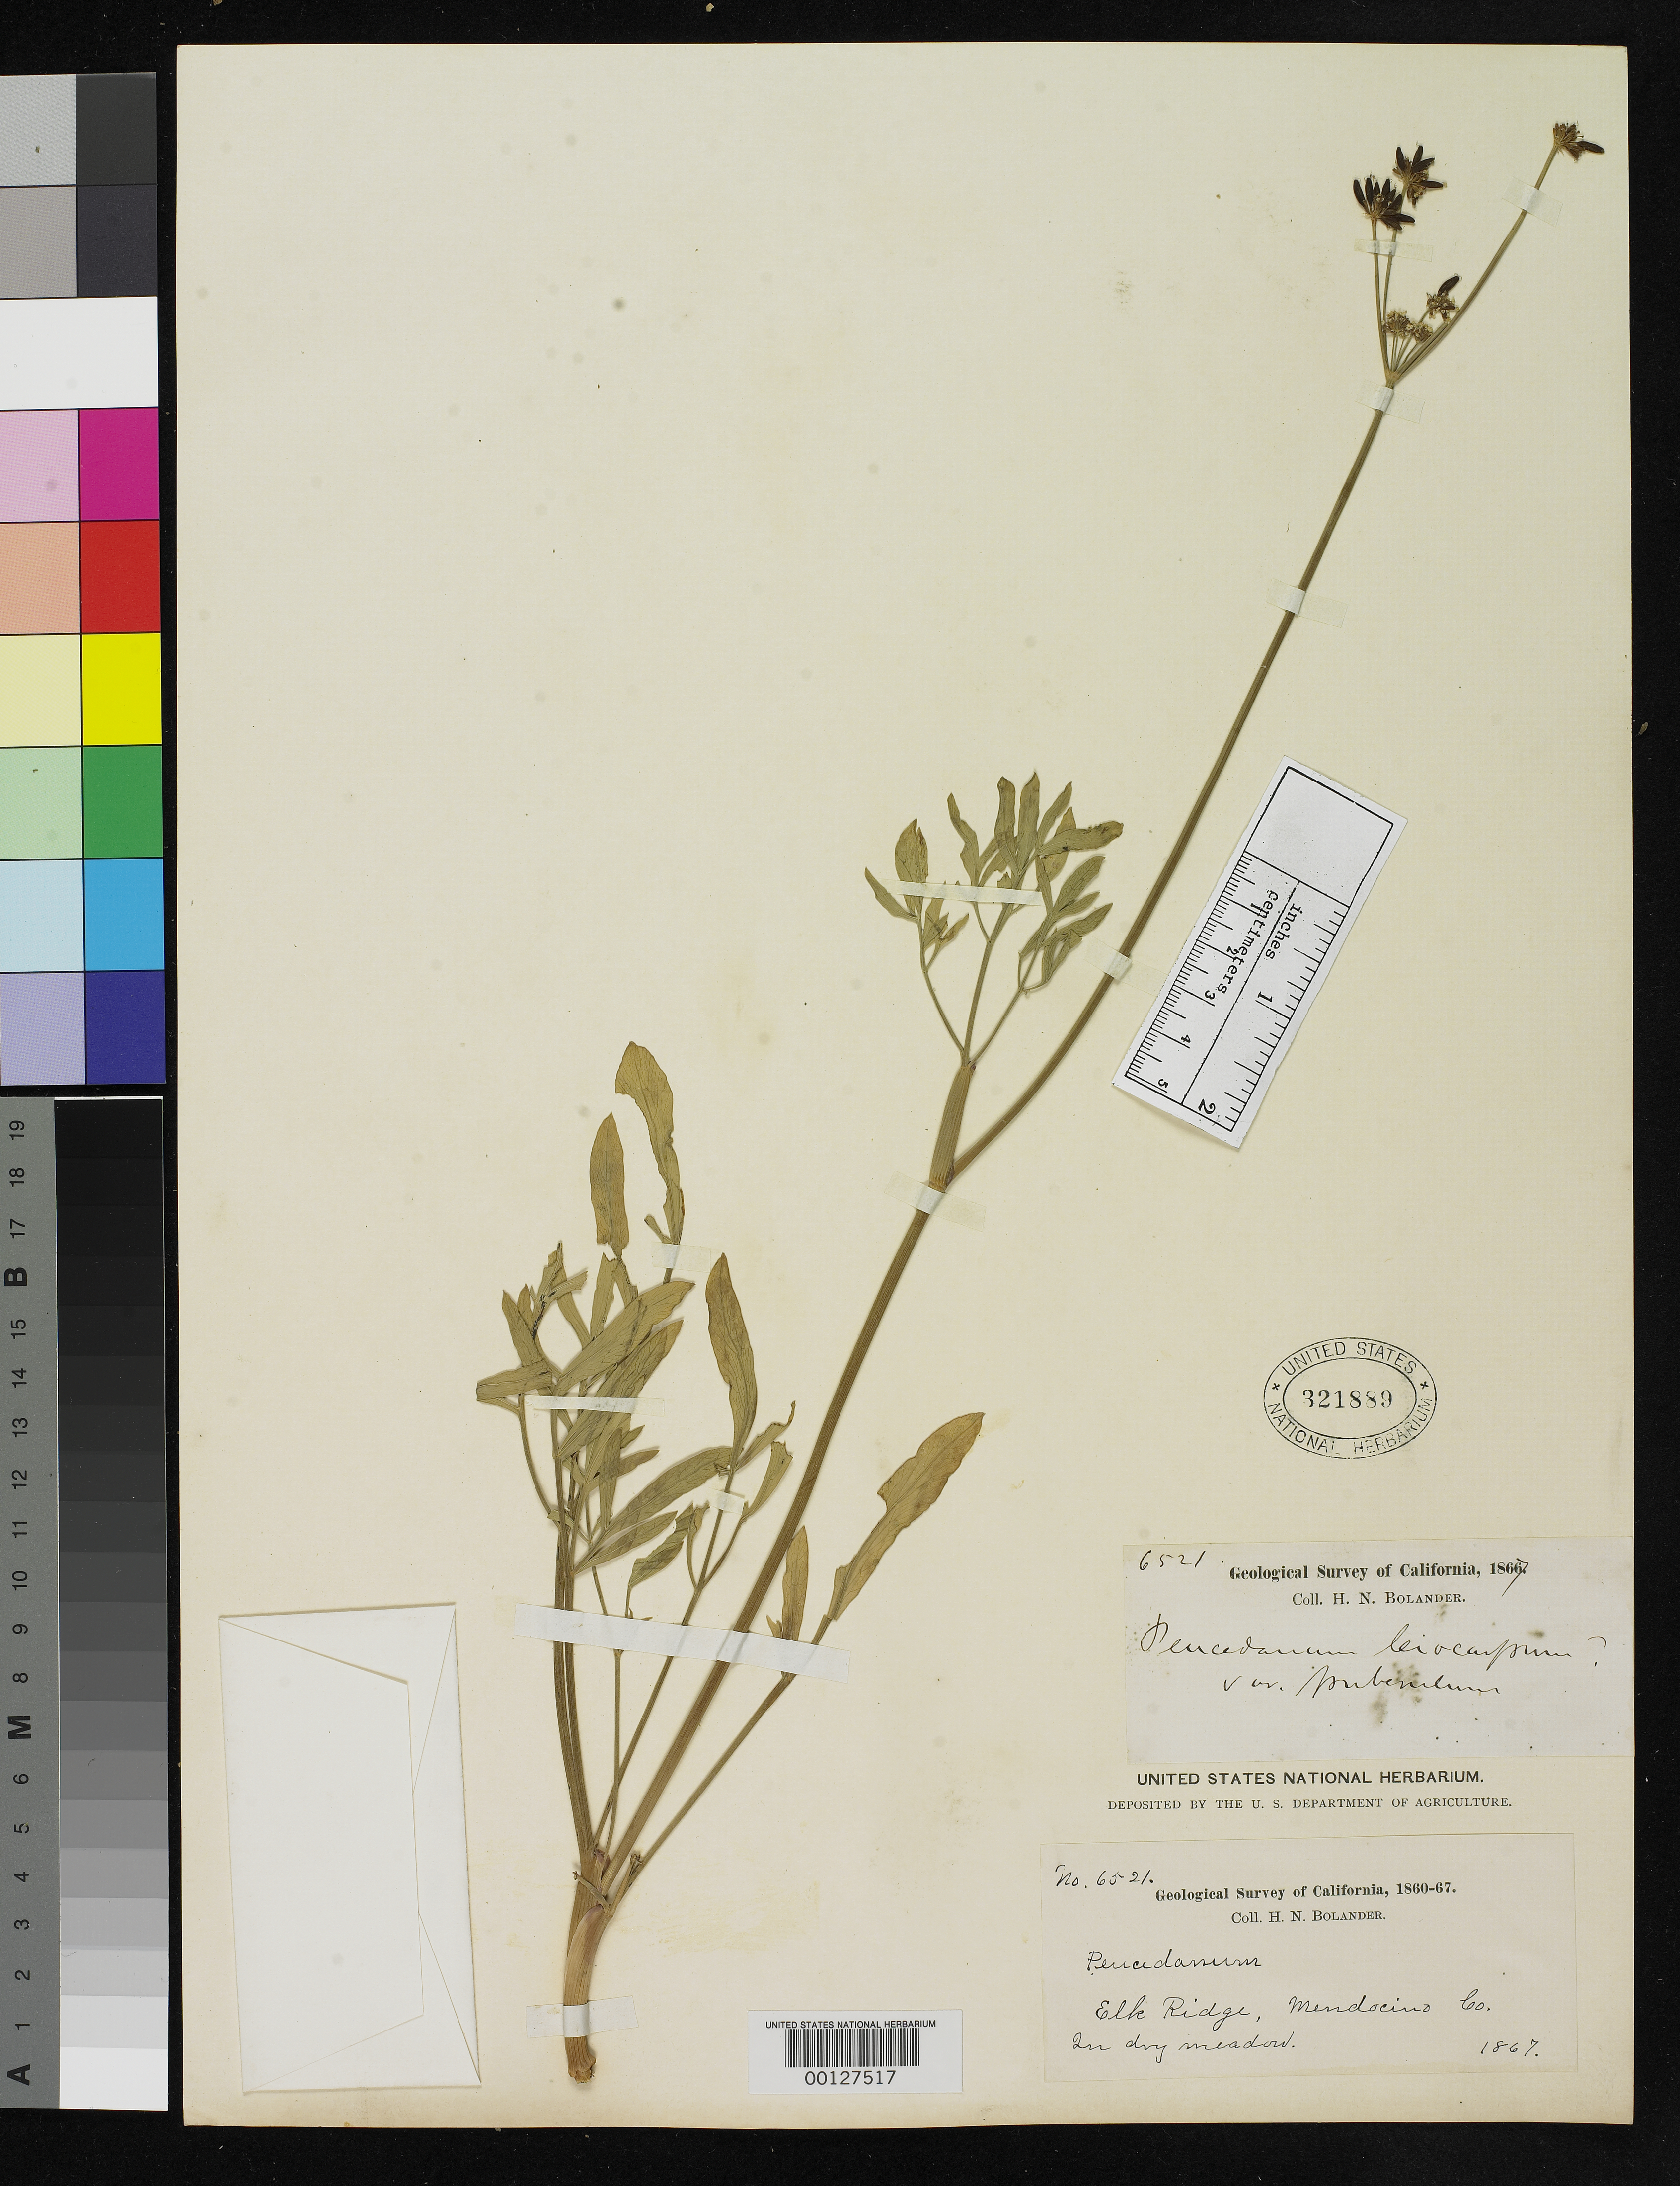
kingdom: Plantae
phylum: Tracheophyta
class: Magnoliopsida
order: Apiales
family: Apiaceae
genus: Lomatium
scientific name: Lomatium nudicaule var. puberulum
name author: Jeps.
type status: Type Collection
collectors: H. Bolander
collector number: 6521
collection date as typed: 1867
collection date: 1867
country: United States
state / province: California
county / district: Mendocino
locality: Elk Ridge.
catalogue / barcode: US 321889